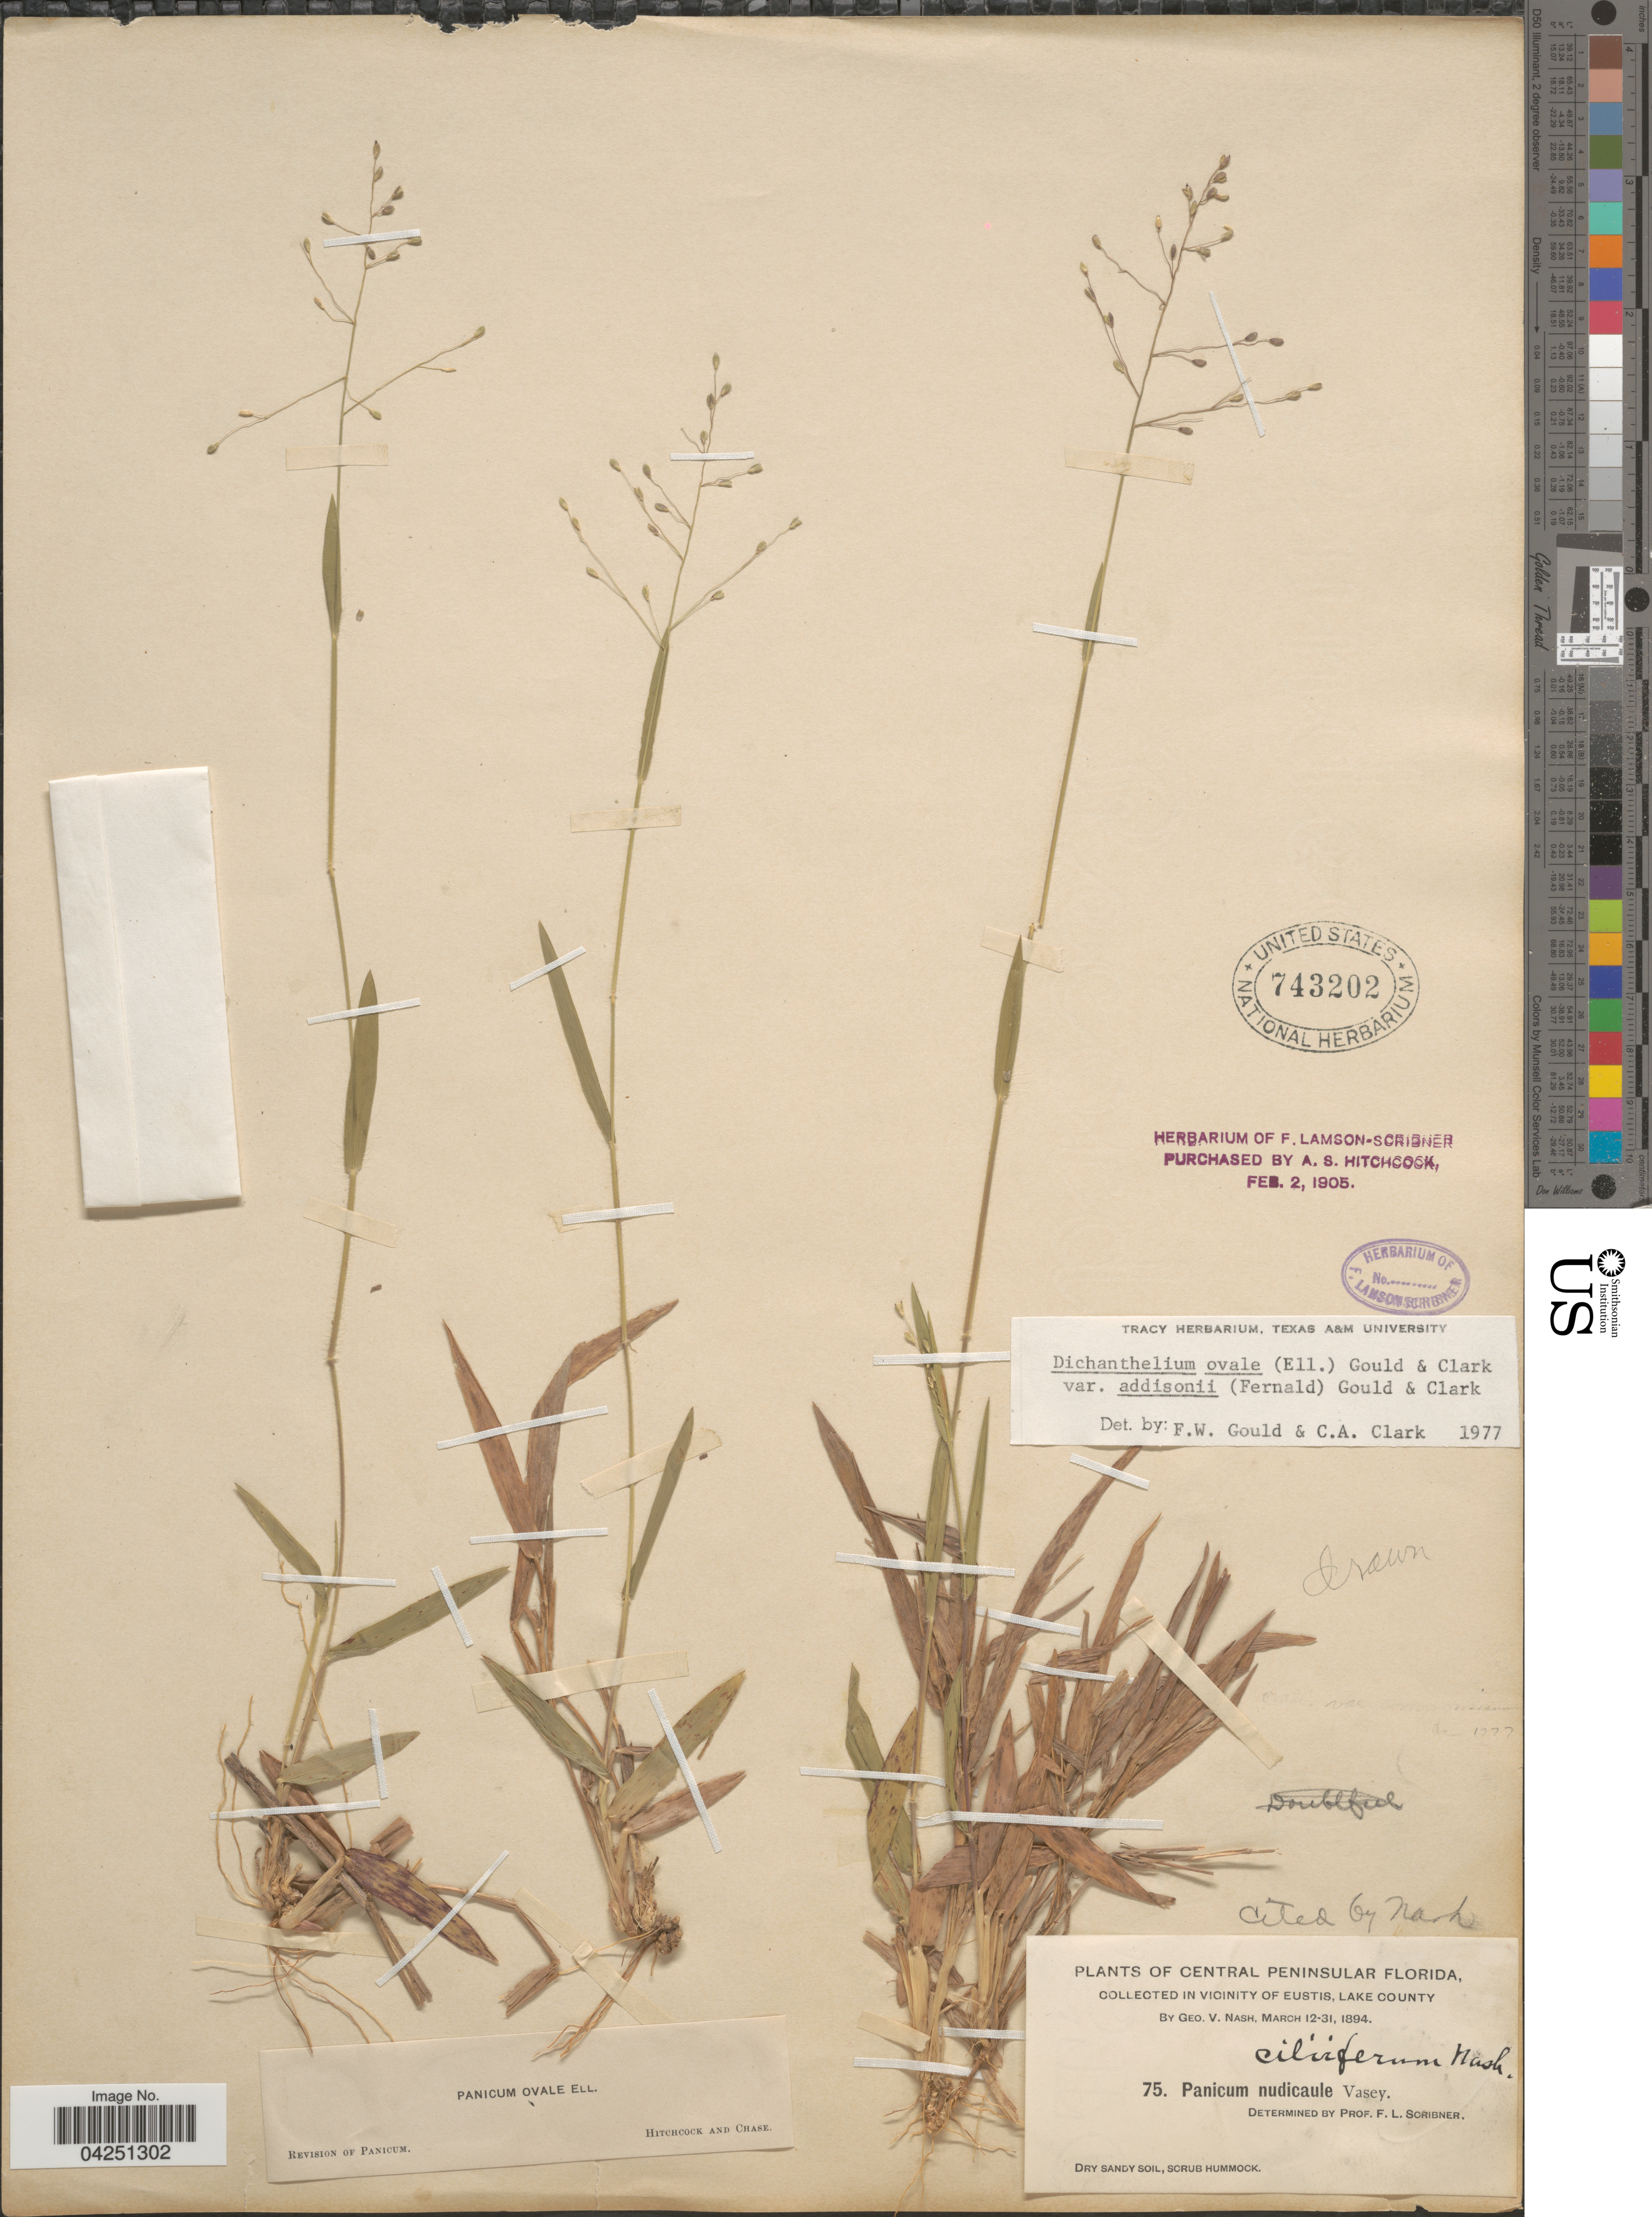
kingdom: Plantae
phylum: Tracheophyta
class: Liliopsida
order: Poales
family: Poaceae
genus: Dichanthelium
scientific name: Dichanthelium acuminatum var. acuminatum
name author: (Sw.) Gould & C.A. Clark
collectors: G. V. Nash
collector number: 75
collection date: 1894-03-12/1894-03-31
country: United States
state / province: Florida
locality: Central Peninsular Florida. In vicinity of Eustis, Lake County.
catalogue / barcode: US 743202